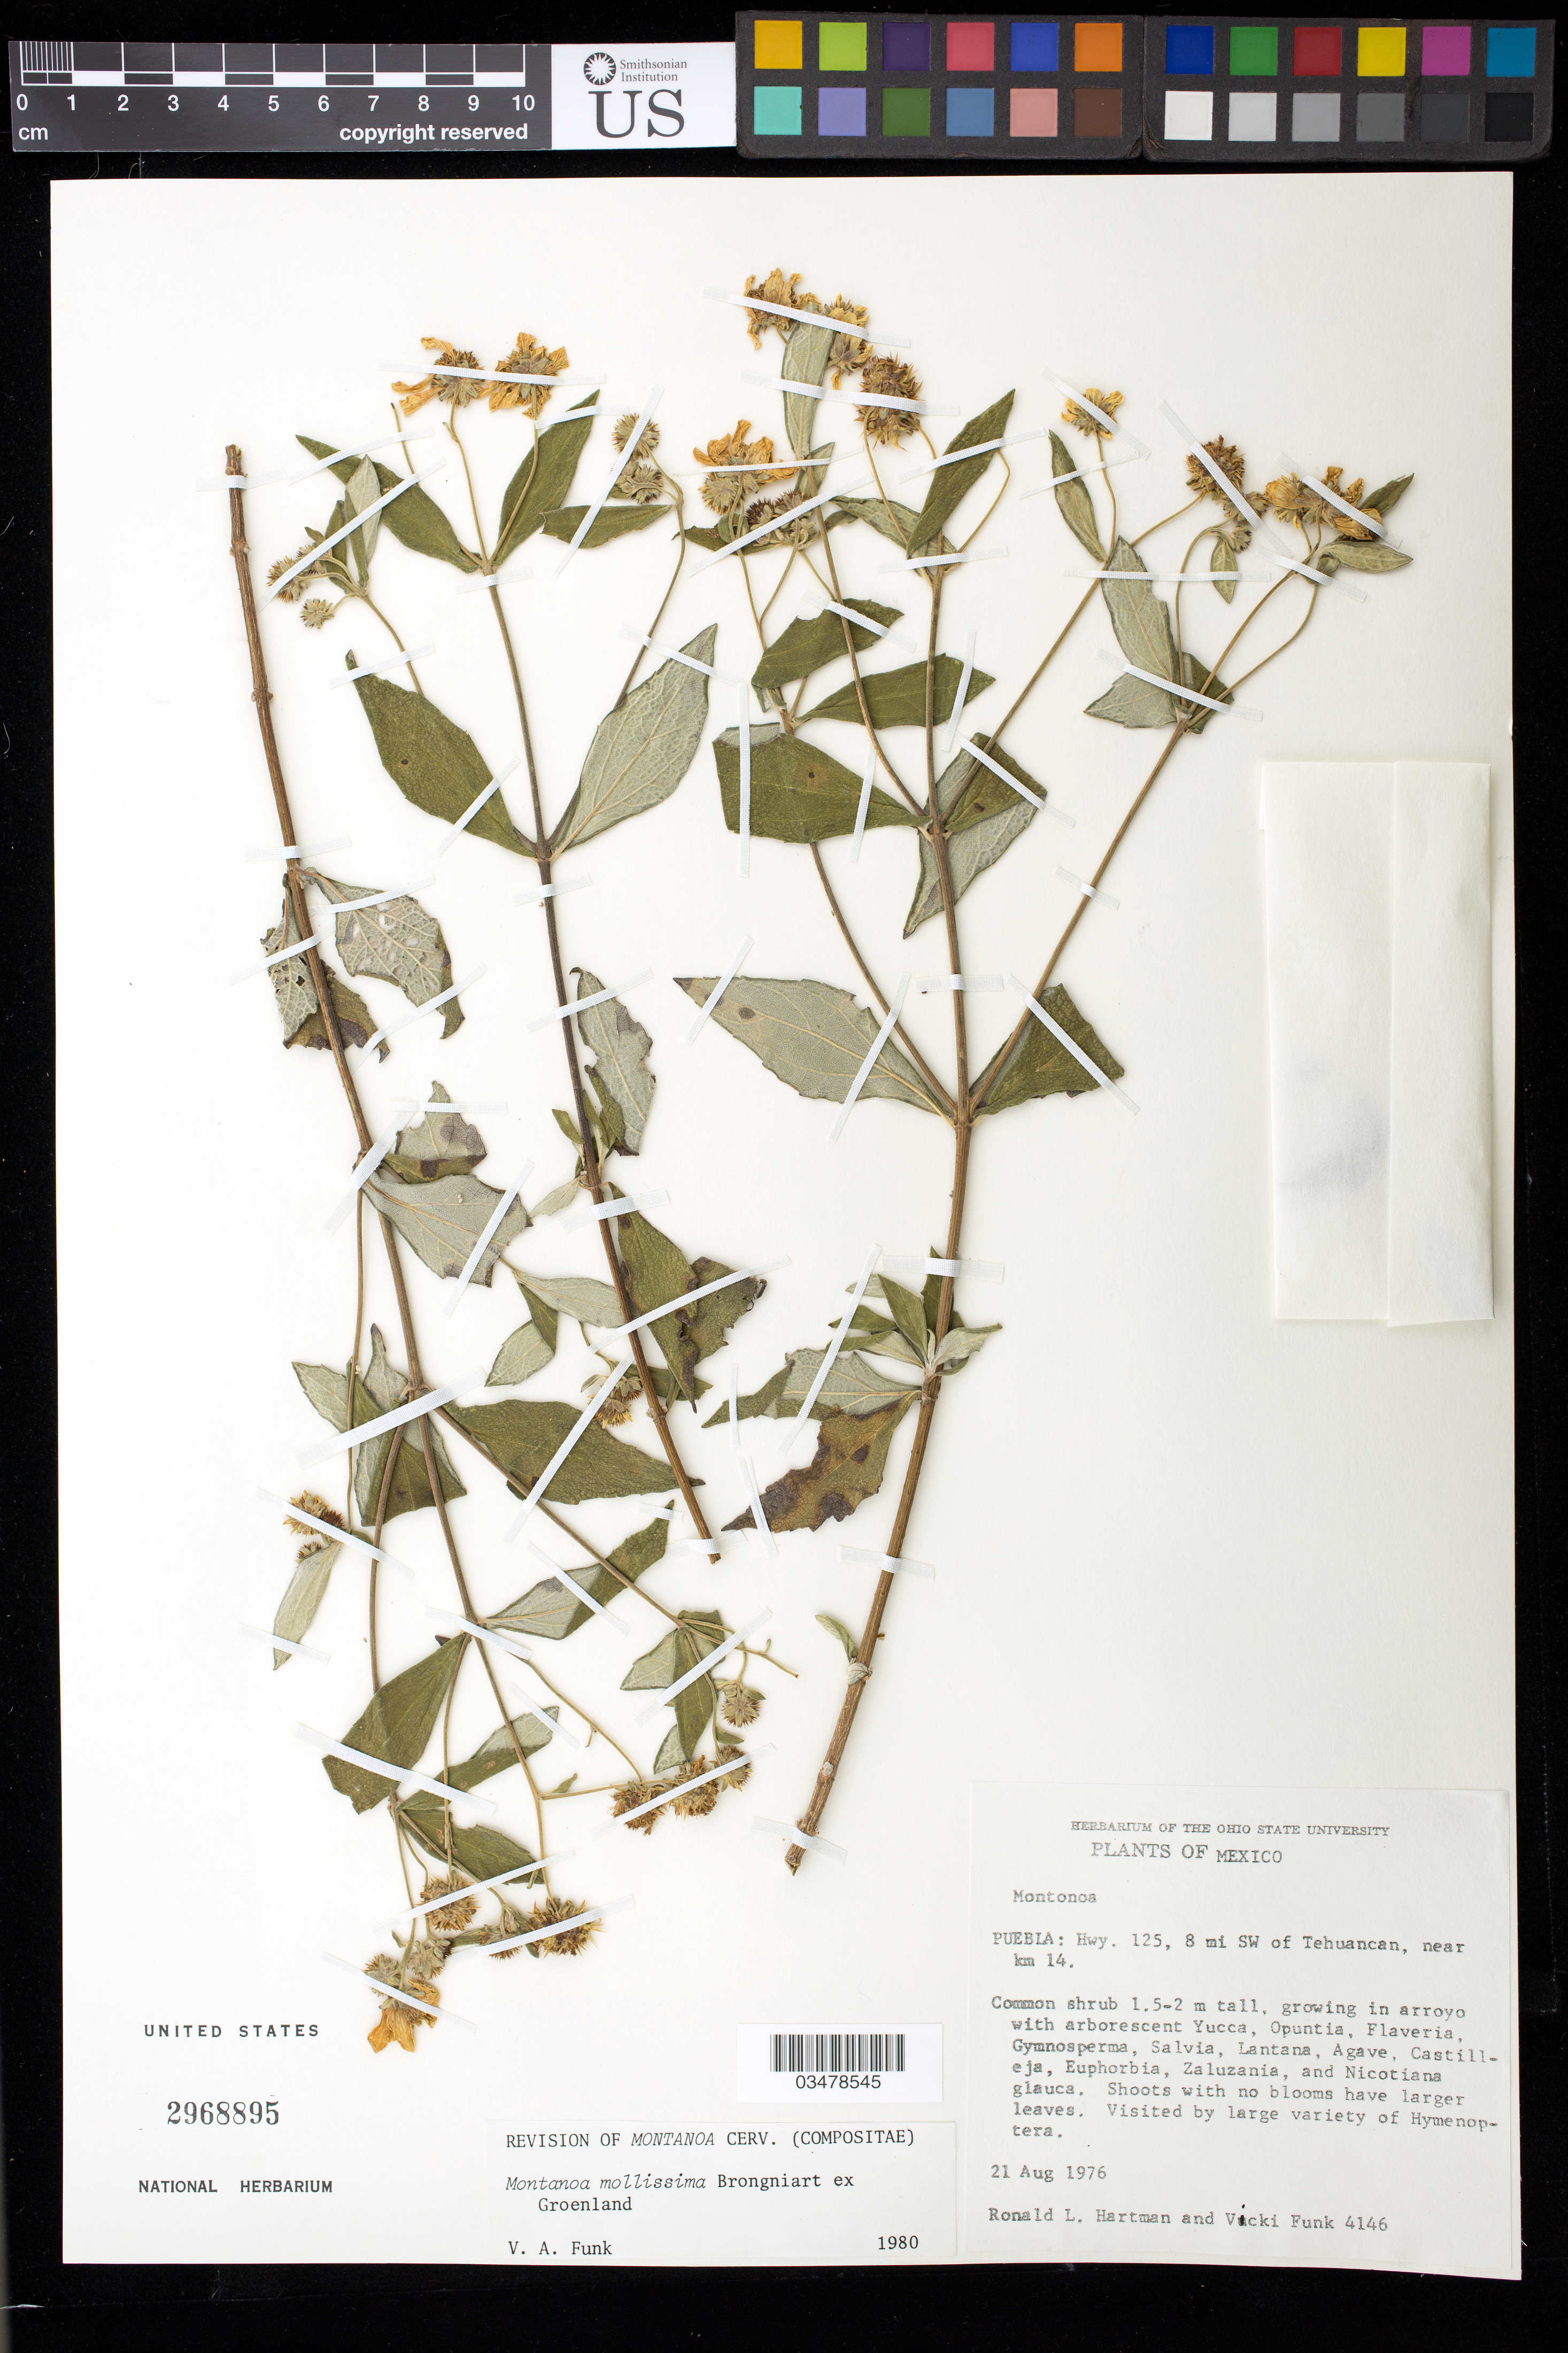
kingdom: Plantae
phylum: Tracheophyta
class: Magnoliopsida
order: Asterales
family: Asteraceae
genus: Montanoa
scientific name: Montanoa mollissima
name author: Brongn. ex Groenland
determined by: Funk, Vicki A., (BOT), Smithsonian Institution - National Museum of Natural History (UNITED STATES)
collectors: R. Hartman & V. Funk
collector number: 4146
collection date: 1976-08-21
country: Mexico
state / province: Puebla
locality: Hwy. 125, 8 mi SW of Tehuancan, near km 14.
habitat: Growing in arroyo with arborescent Yucca, Opuntia, Flaveria, Gymnosperm, Salvia, Lantana, Agave, Castilleja, Euphorbia, Zaluzania, and Nicotiana glauca.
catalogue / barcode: US 2968895